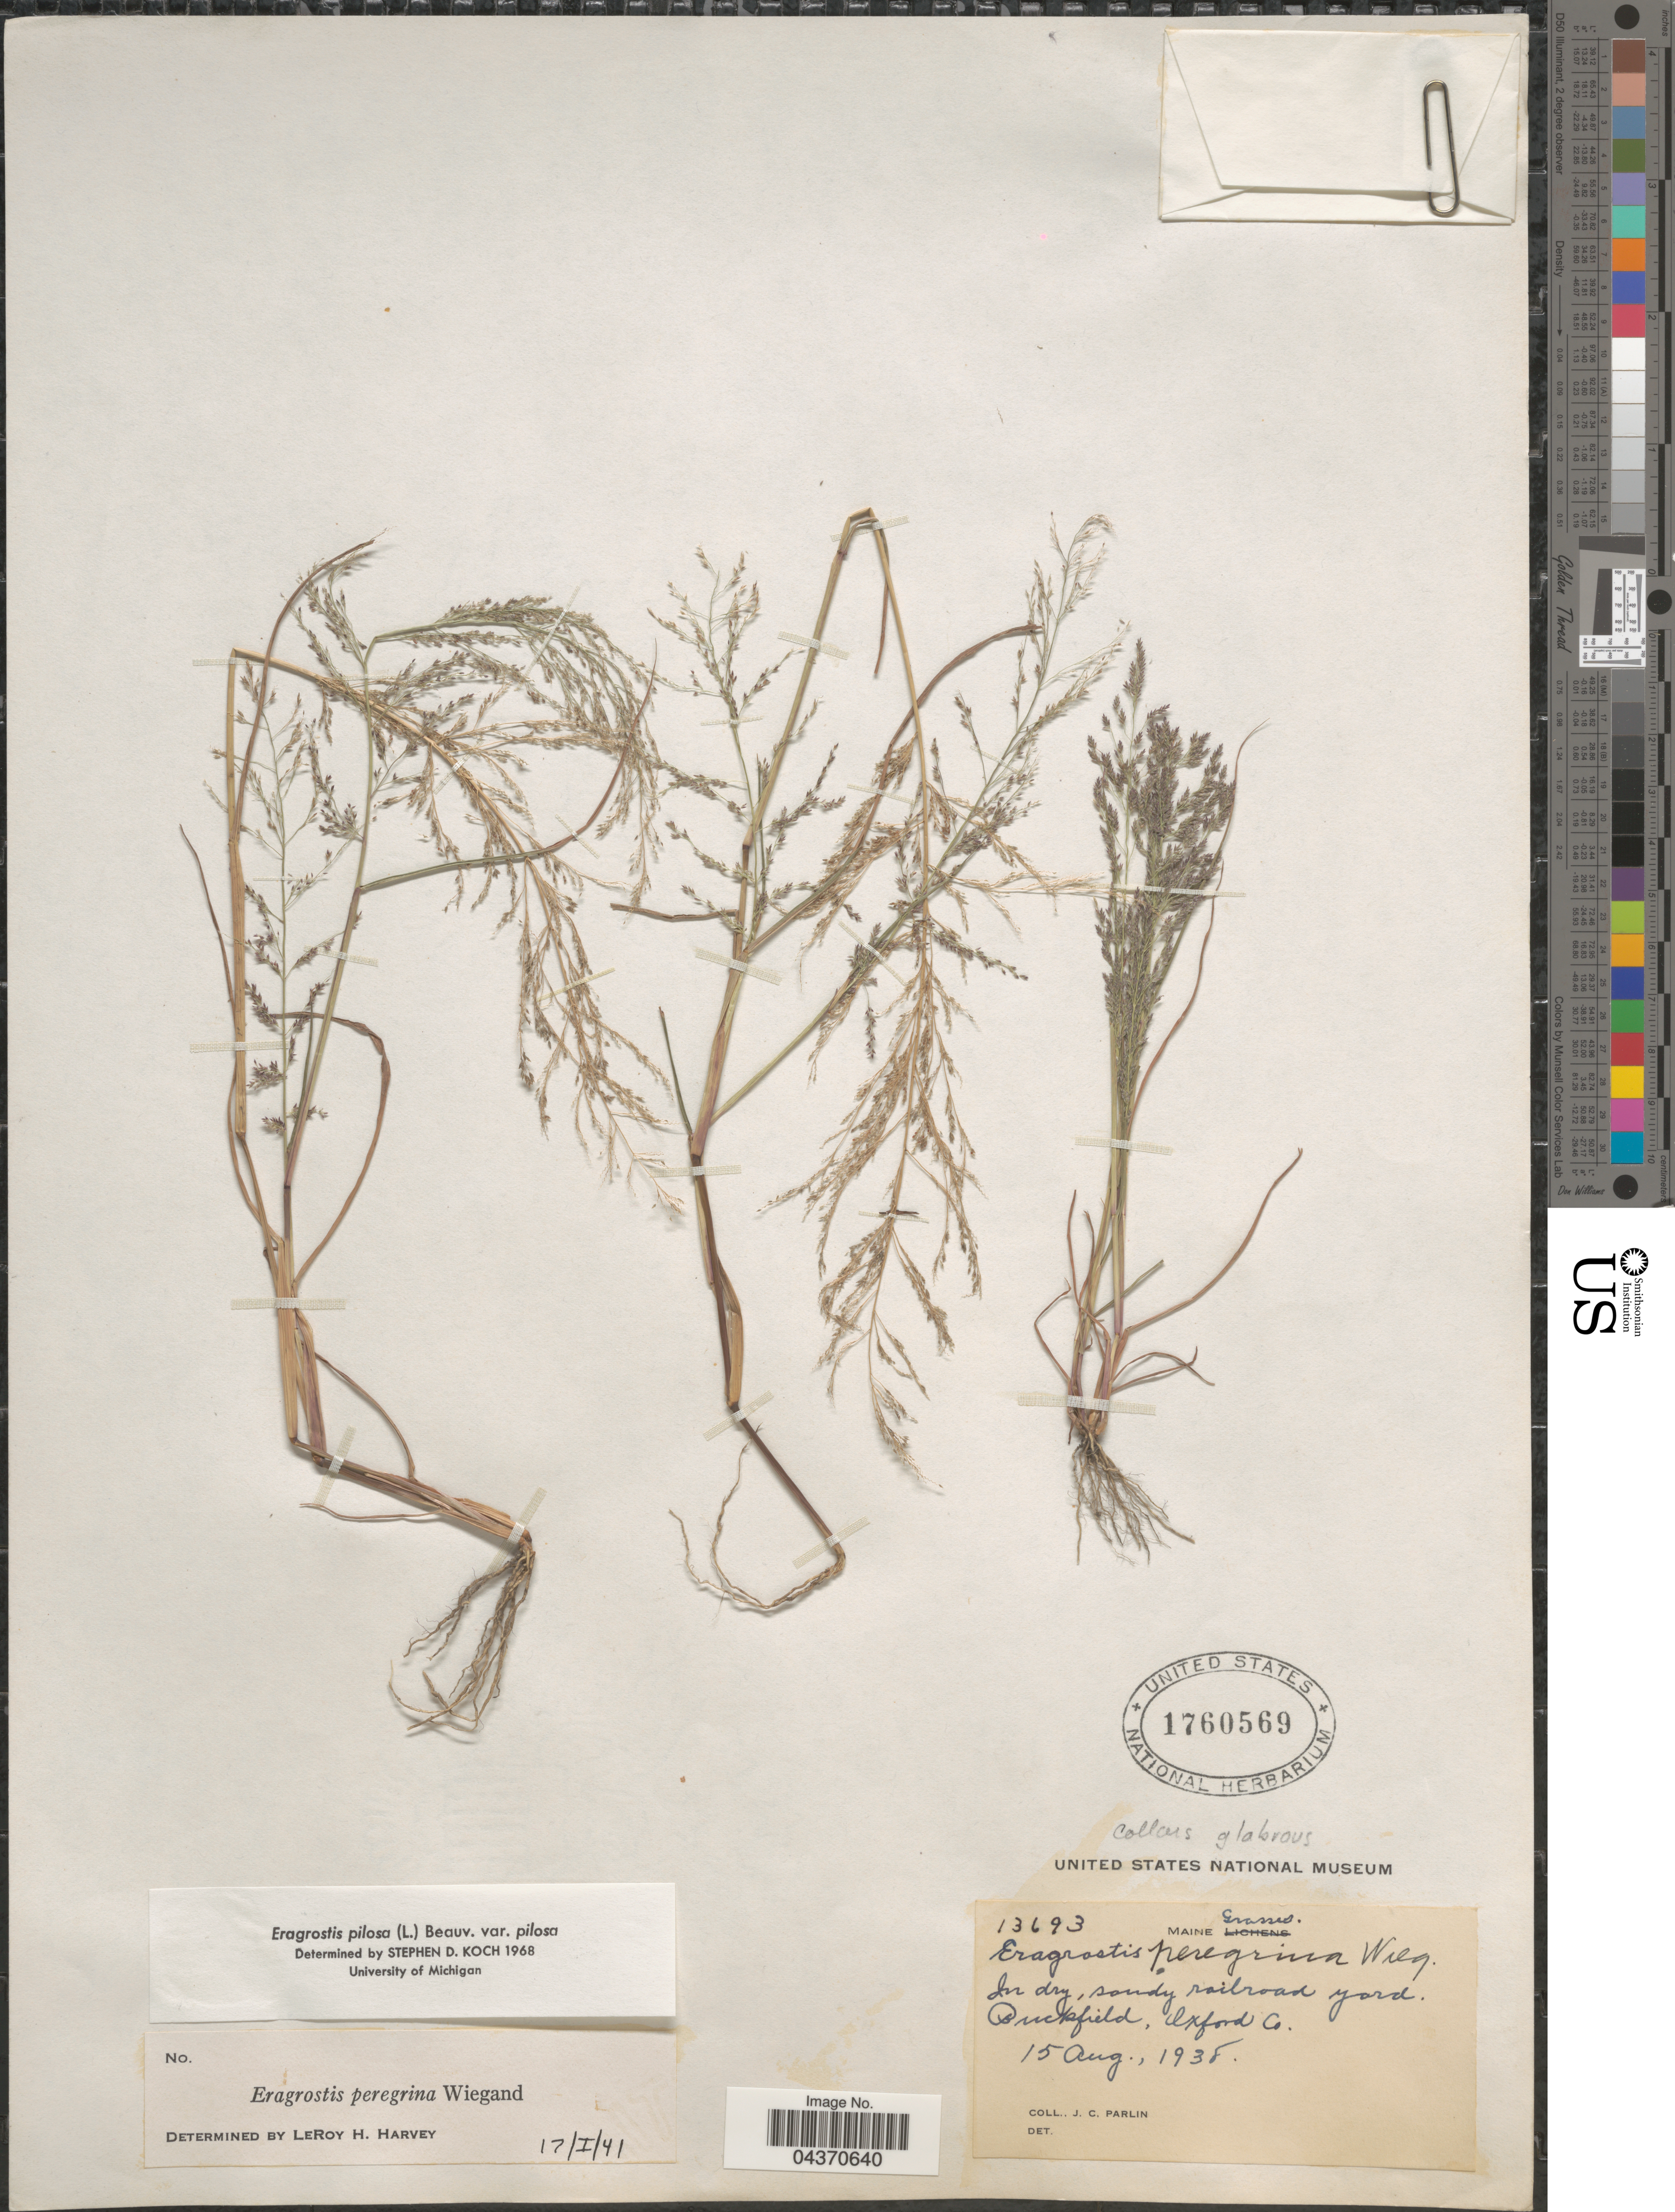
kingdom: Plantae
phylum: Tracheophyta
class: Liliopsida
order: Poales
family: Poaceae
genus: Eragrostis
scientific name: Eragrostis pilosa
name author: (L.) P. Beauv.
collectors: J. Parlin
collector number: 13693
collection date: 1938-08-15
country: United States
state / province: Maine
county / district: Oxford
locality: In dry, sandy railroad yard. Buckfield,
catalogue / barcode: US 1760569